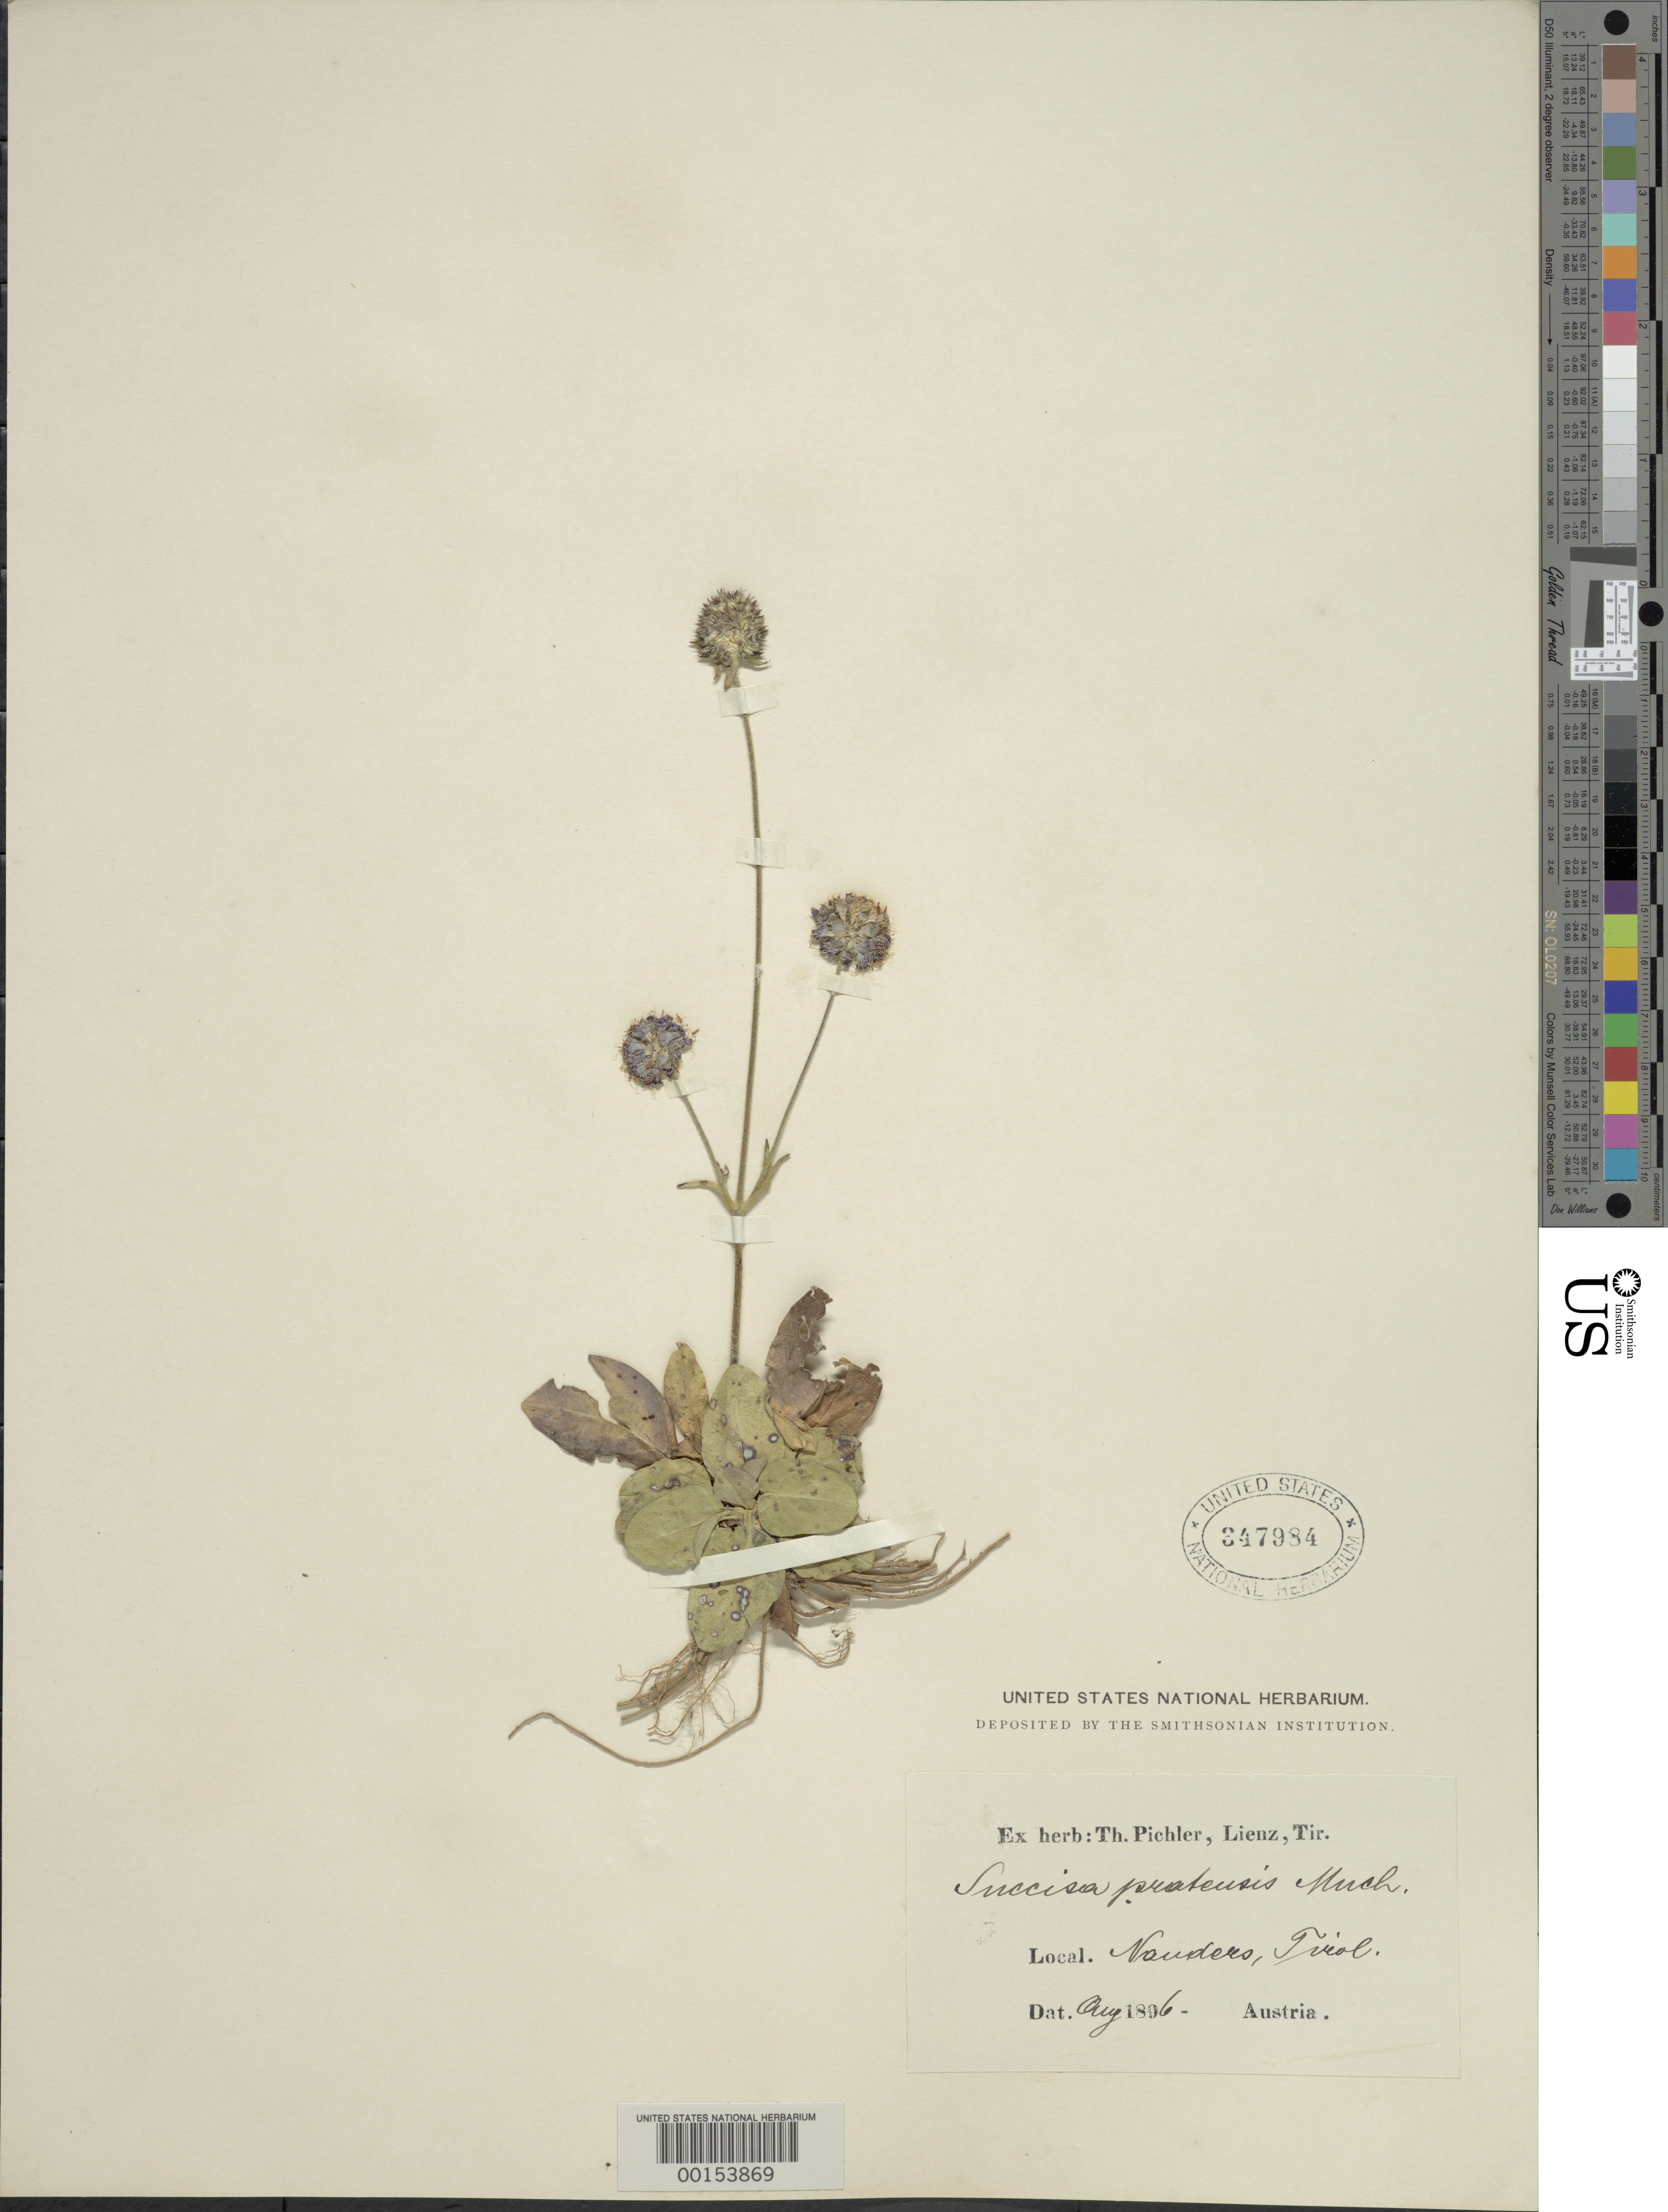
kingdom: Plantae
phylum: Tracheophyta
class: Magnoliopsida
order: Dipsacales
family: Caprifoliaceae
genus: Succisa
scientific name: Succisa pratensis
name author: Moench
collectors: T. Pichler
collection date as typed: Aug 1896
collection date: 1896-08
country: Austria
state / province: Tirol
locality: Nauders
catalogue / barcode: US 347984